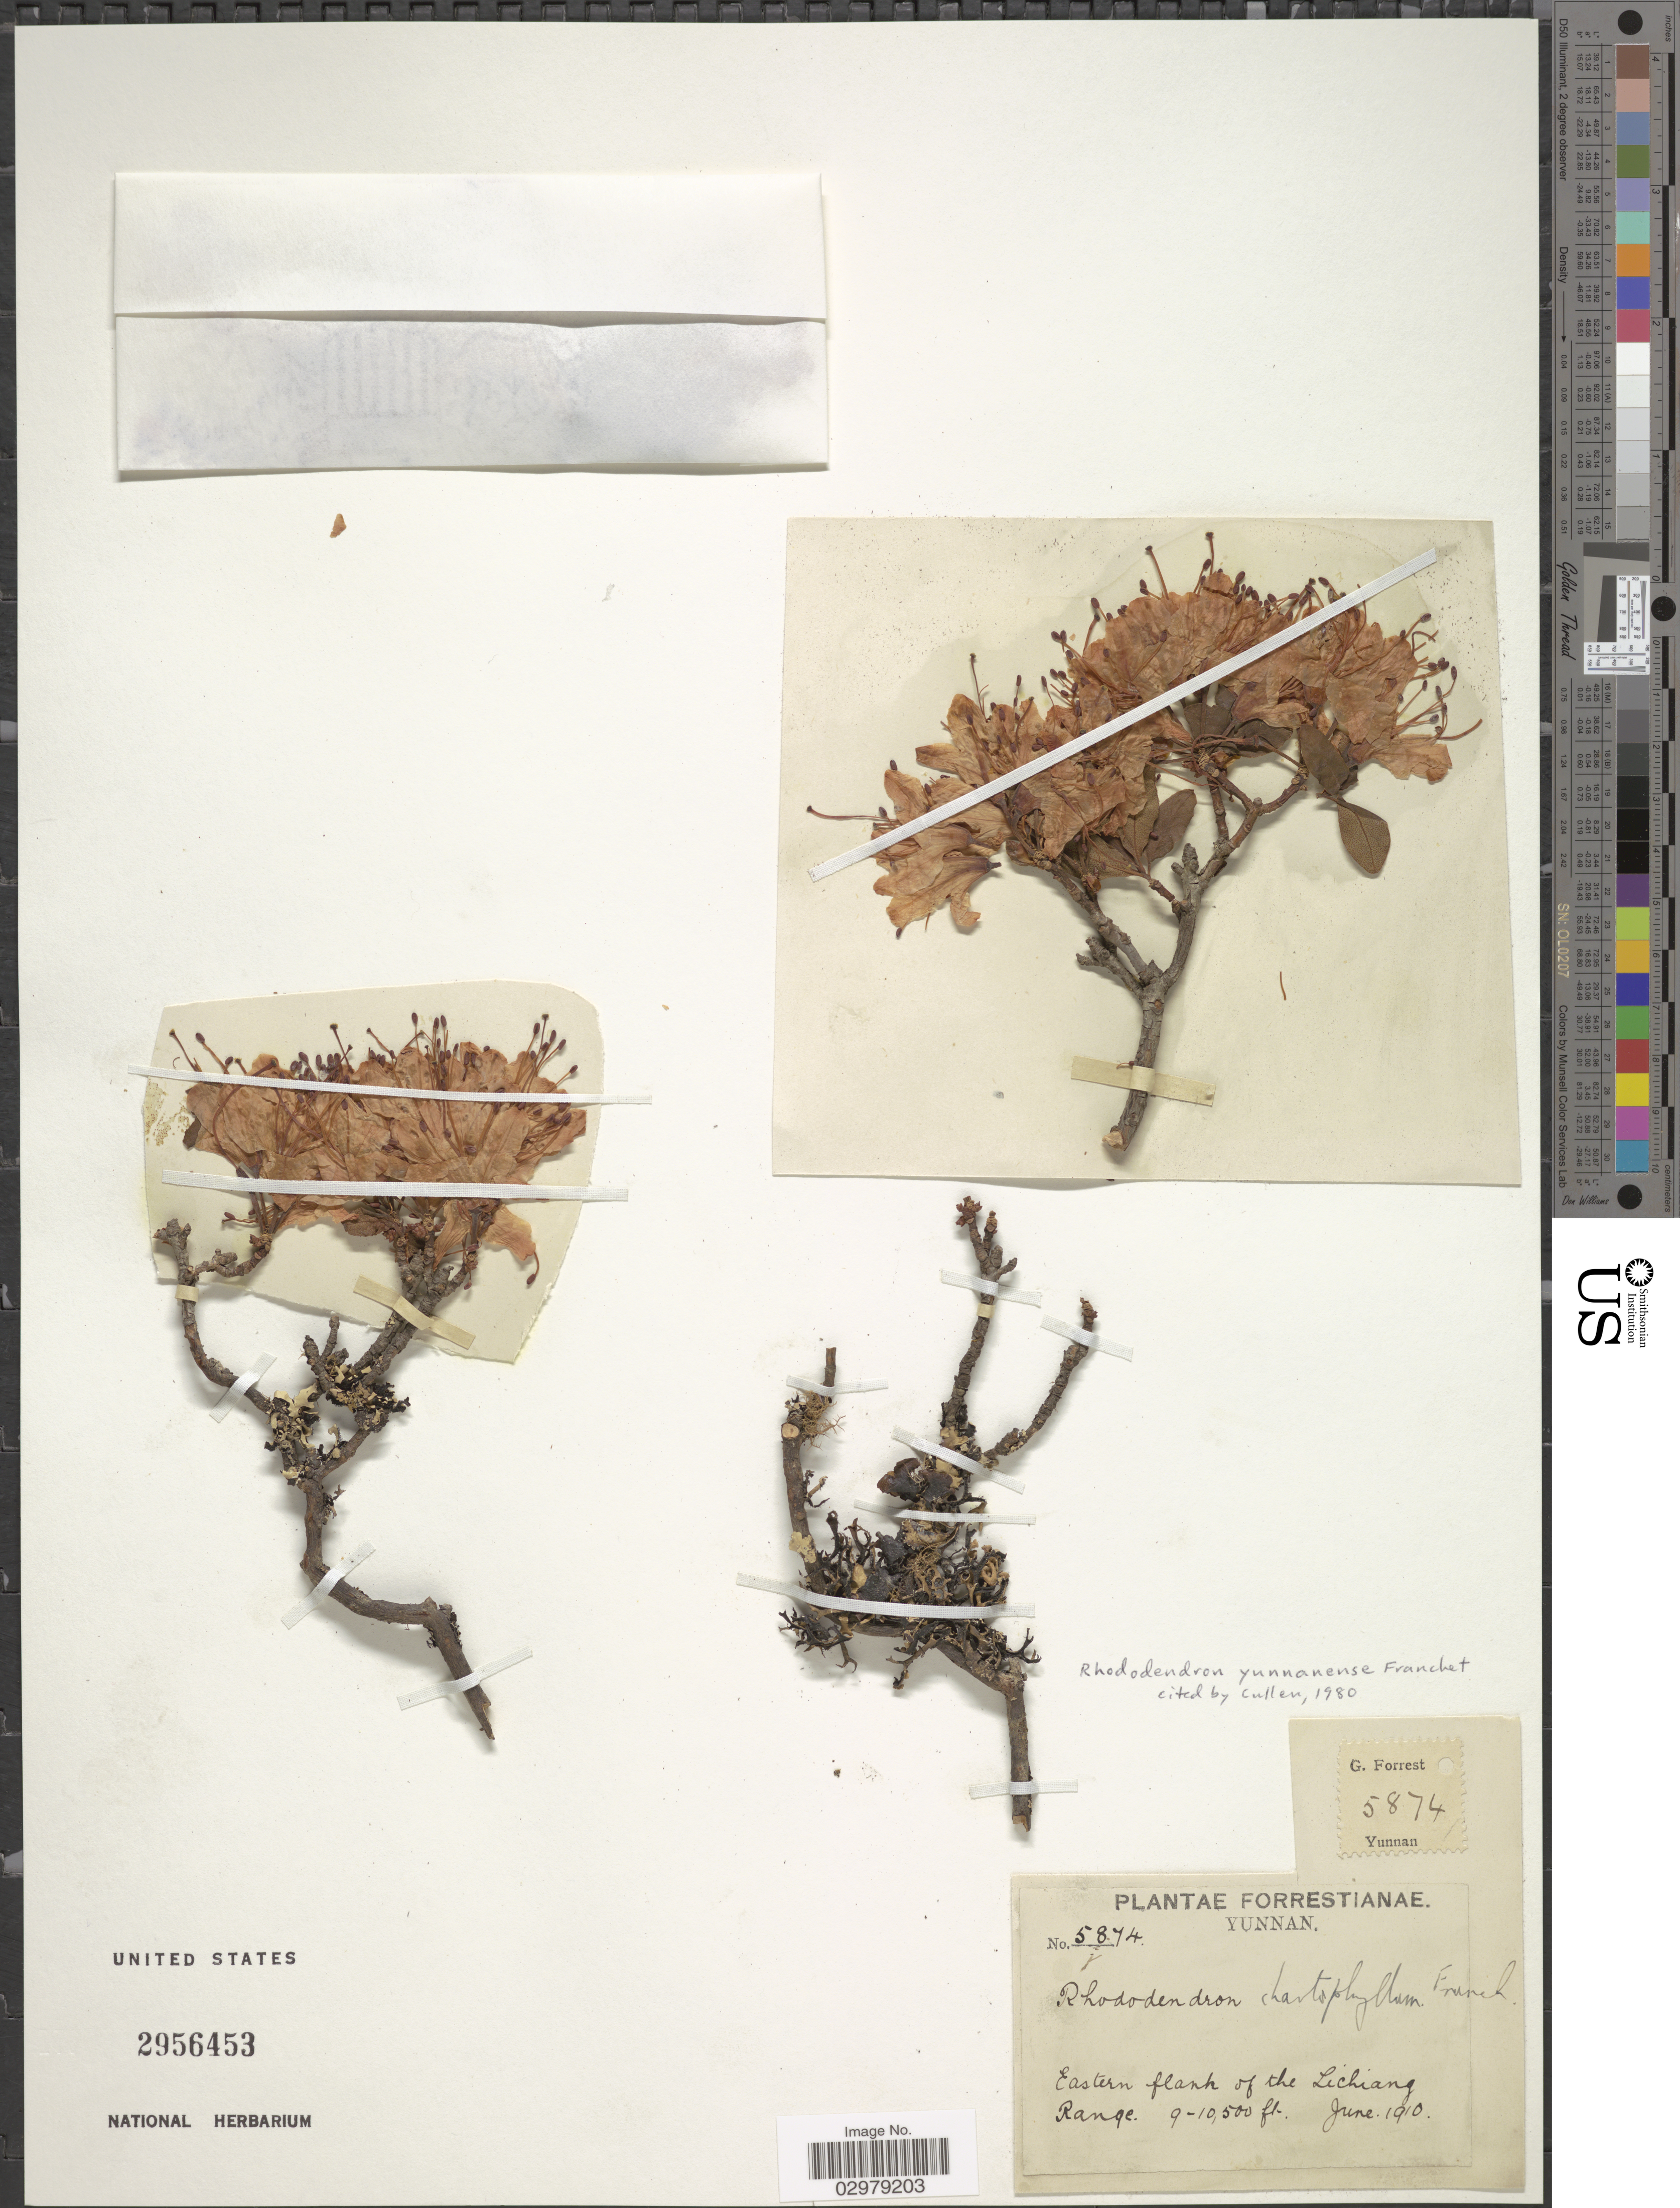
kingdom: Plantae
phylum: Tracheophyta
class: Magnoliopsida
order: Ericales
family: Ericaceae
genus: Rhododendron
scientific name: Rhododendron yunnanense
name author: Franch.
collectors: G. Forrest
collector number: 5874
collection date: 1910-06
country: China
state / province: Yunnan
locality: Eastern flank of the Lichiang Range.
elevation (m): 2743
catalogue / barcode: US 2956453